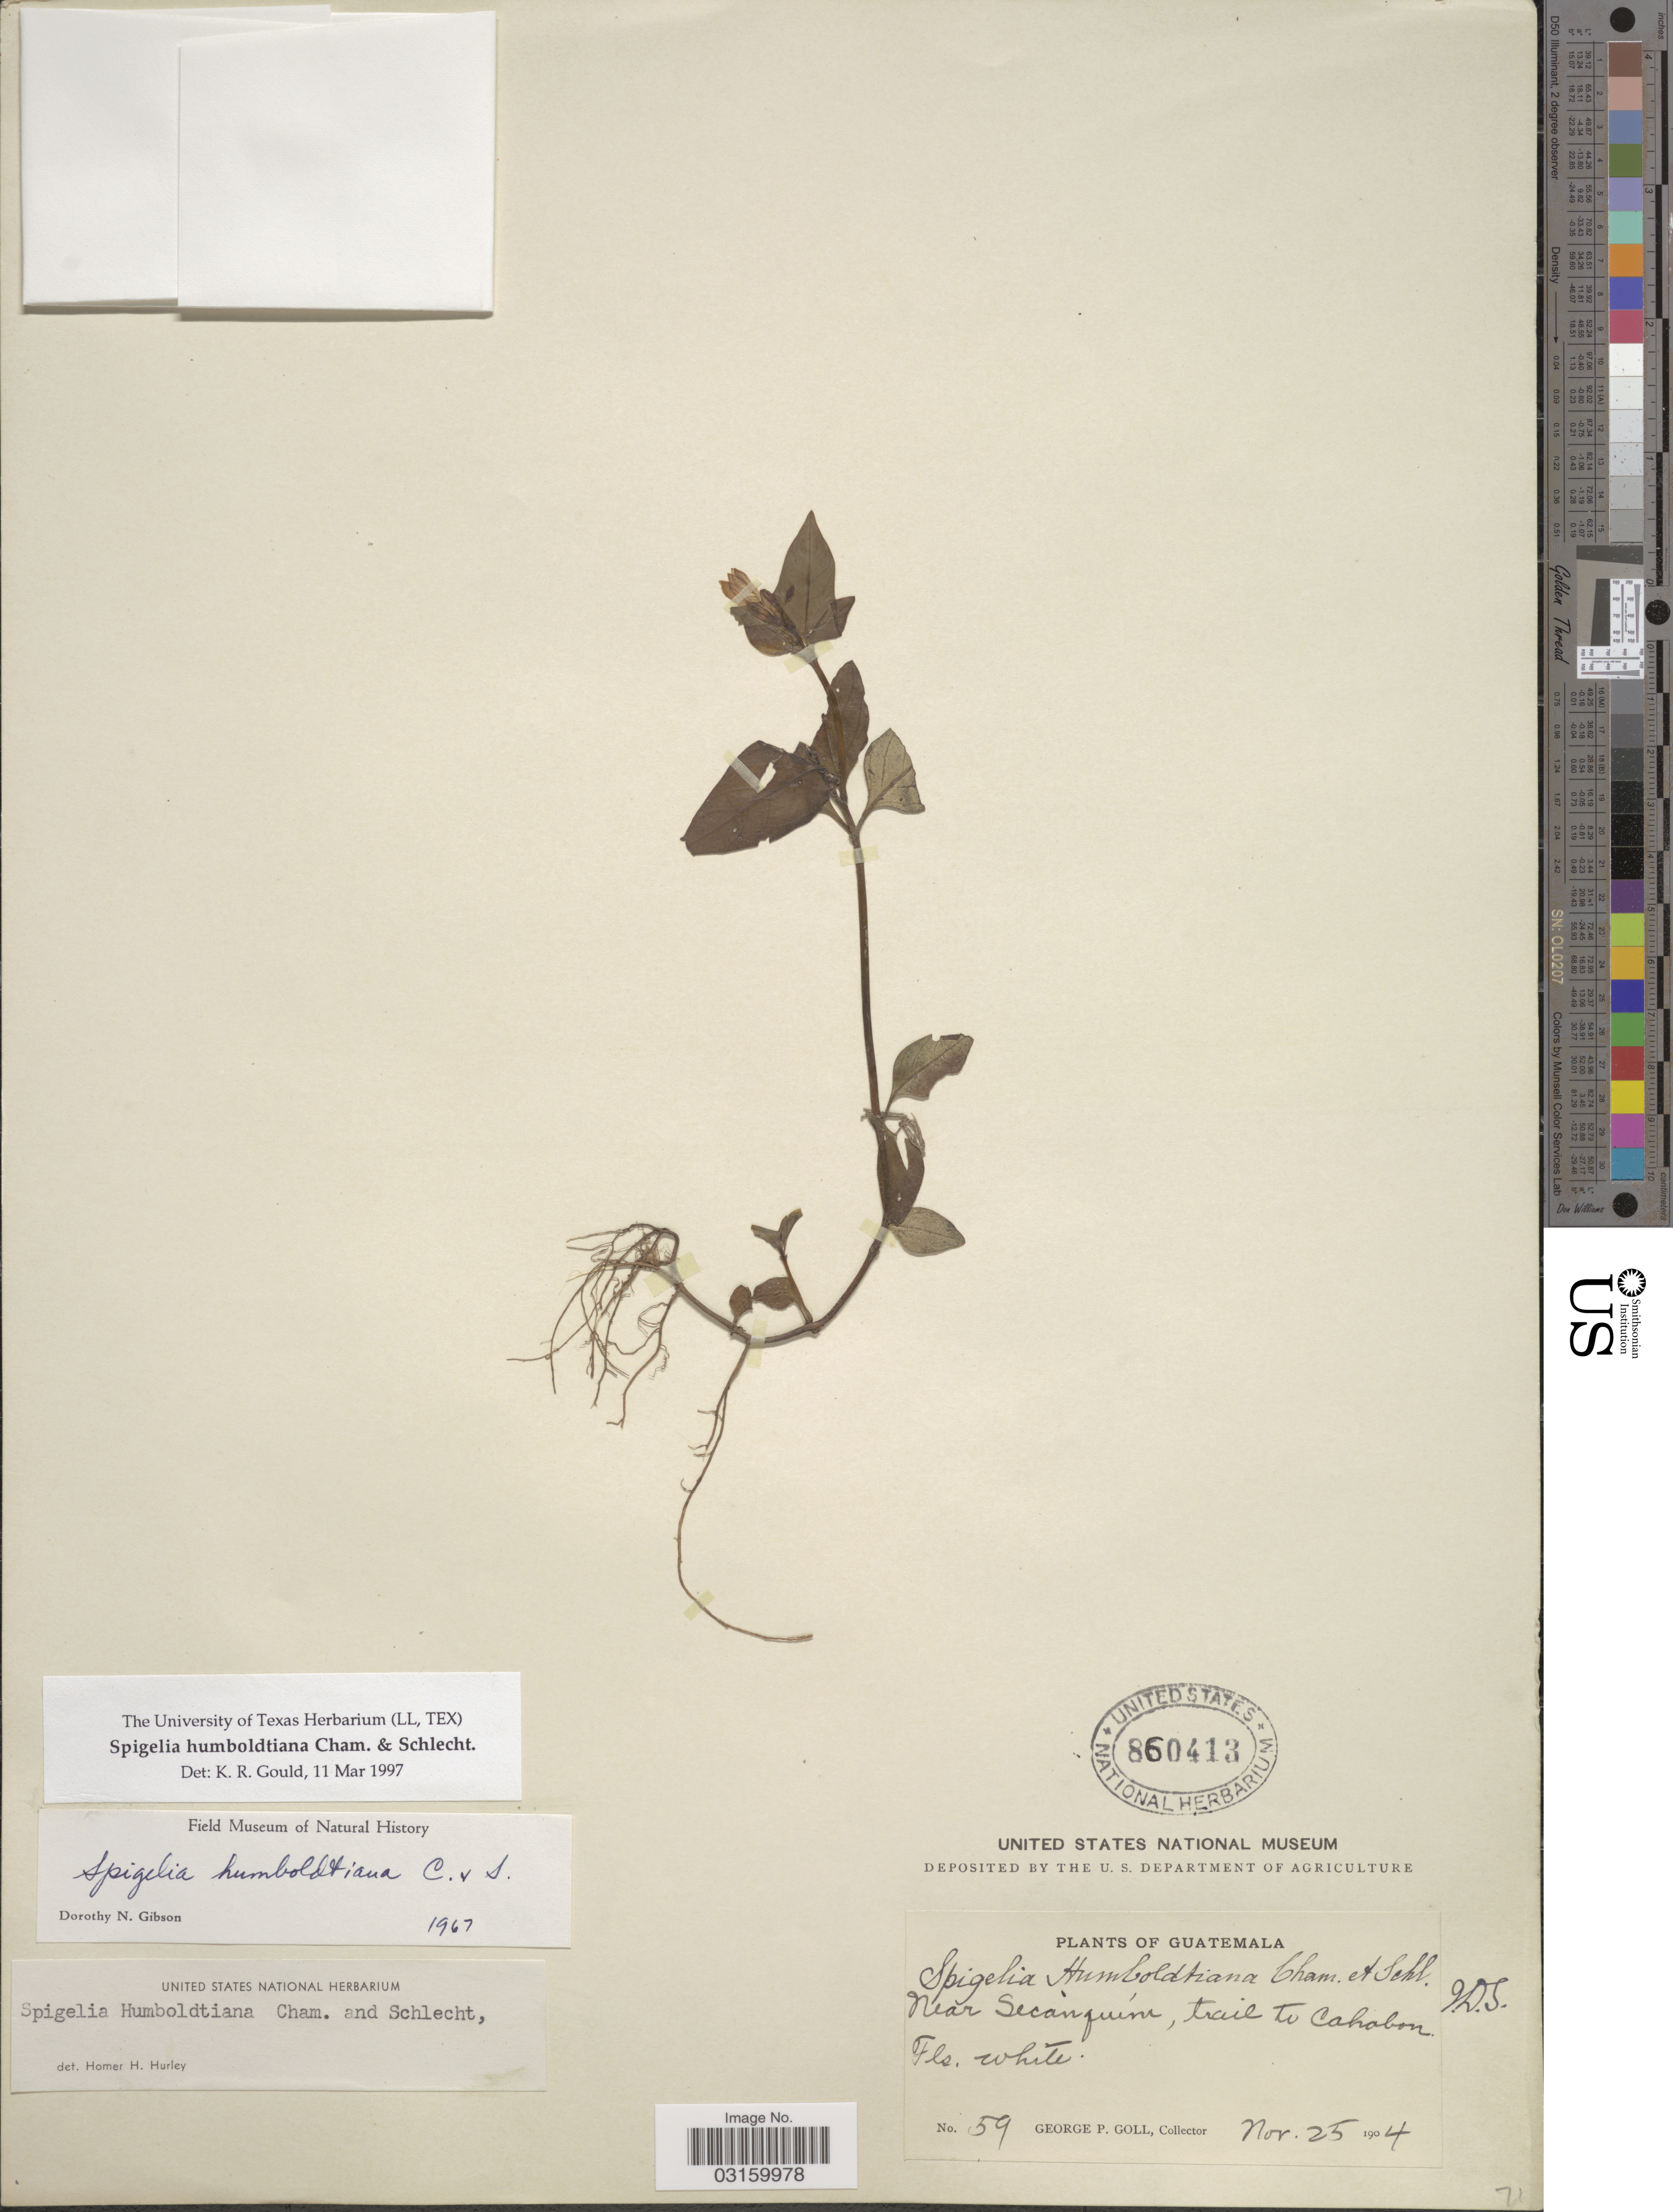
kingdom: Plantae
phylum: Tracheophyta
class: Magnoliopsida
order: Gentianales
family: Loganiaceae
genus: Spigelia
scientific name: Spigelia humboldtiana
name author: Cham. & Schltdl.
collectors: G. P. Goll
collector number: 59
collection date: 1904-11-25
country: Guatemala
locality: Near Secanquím, trail to Cahabon.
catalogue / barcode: US 860413